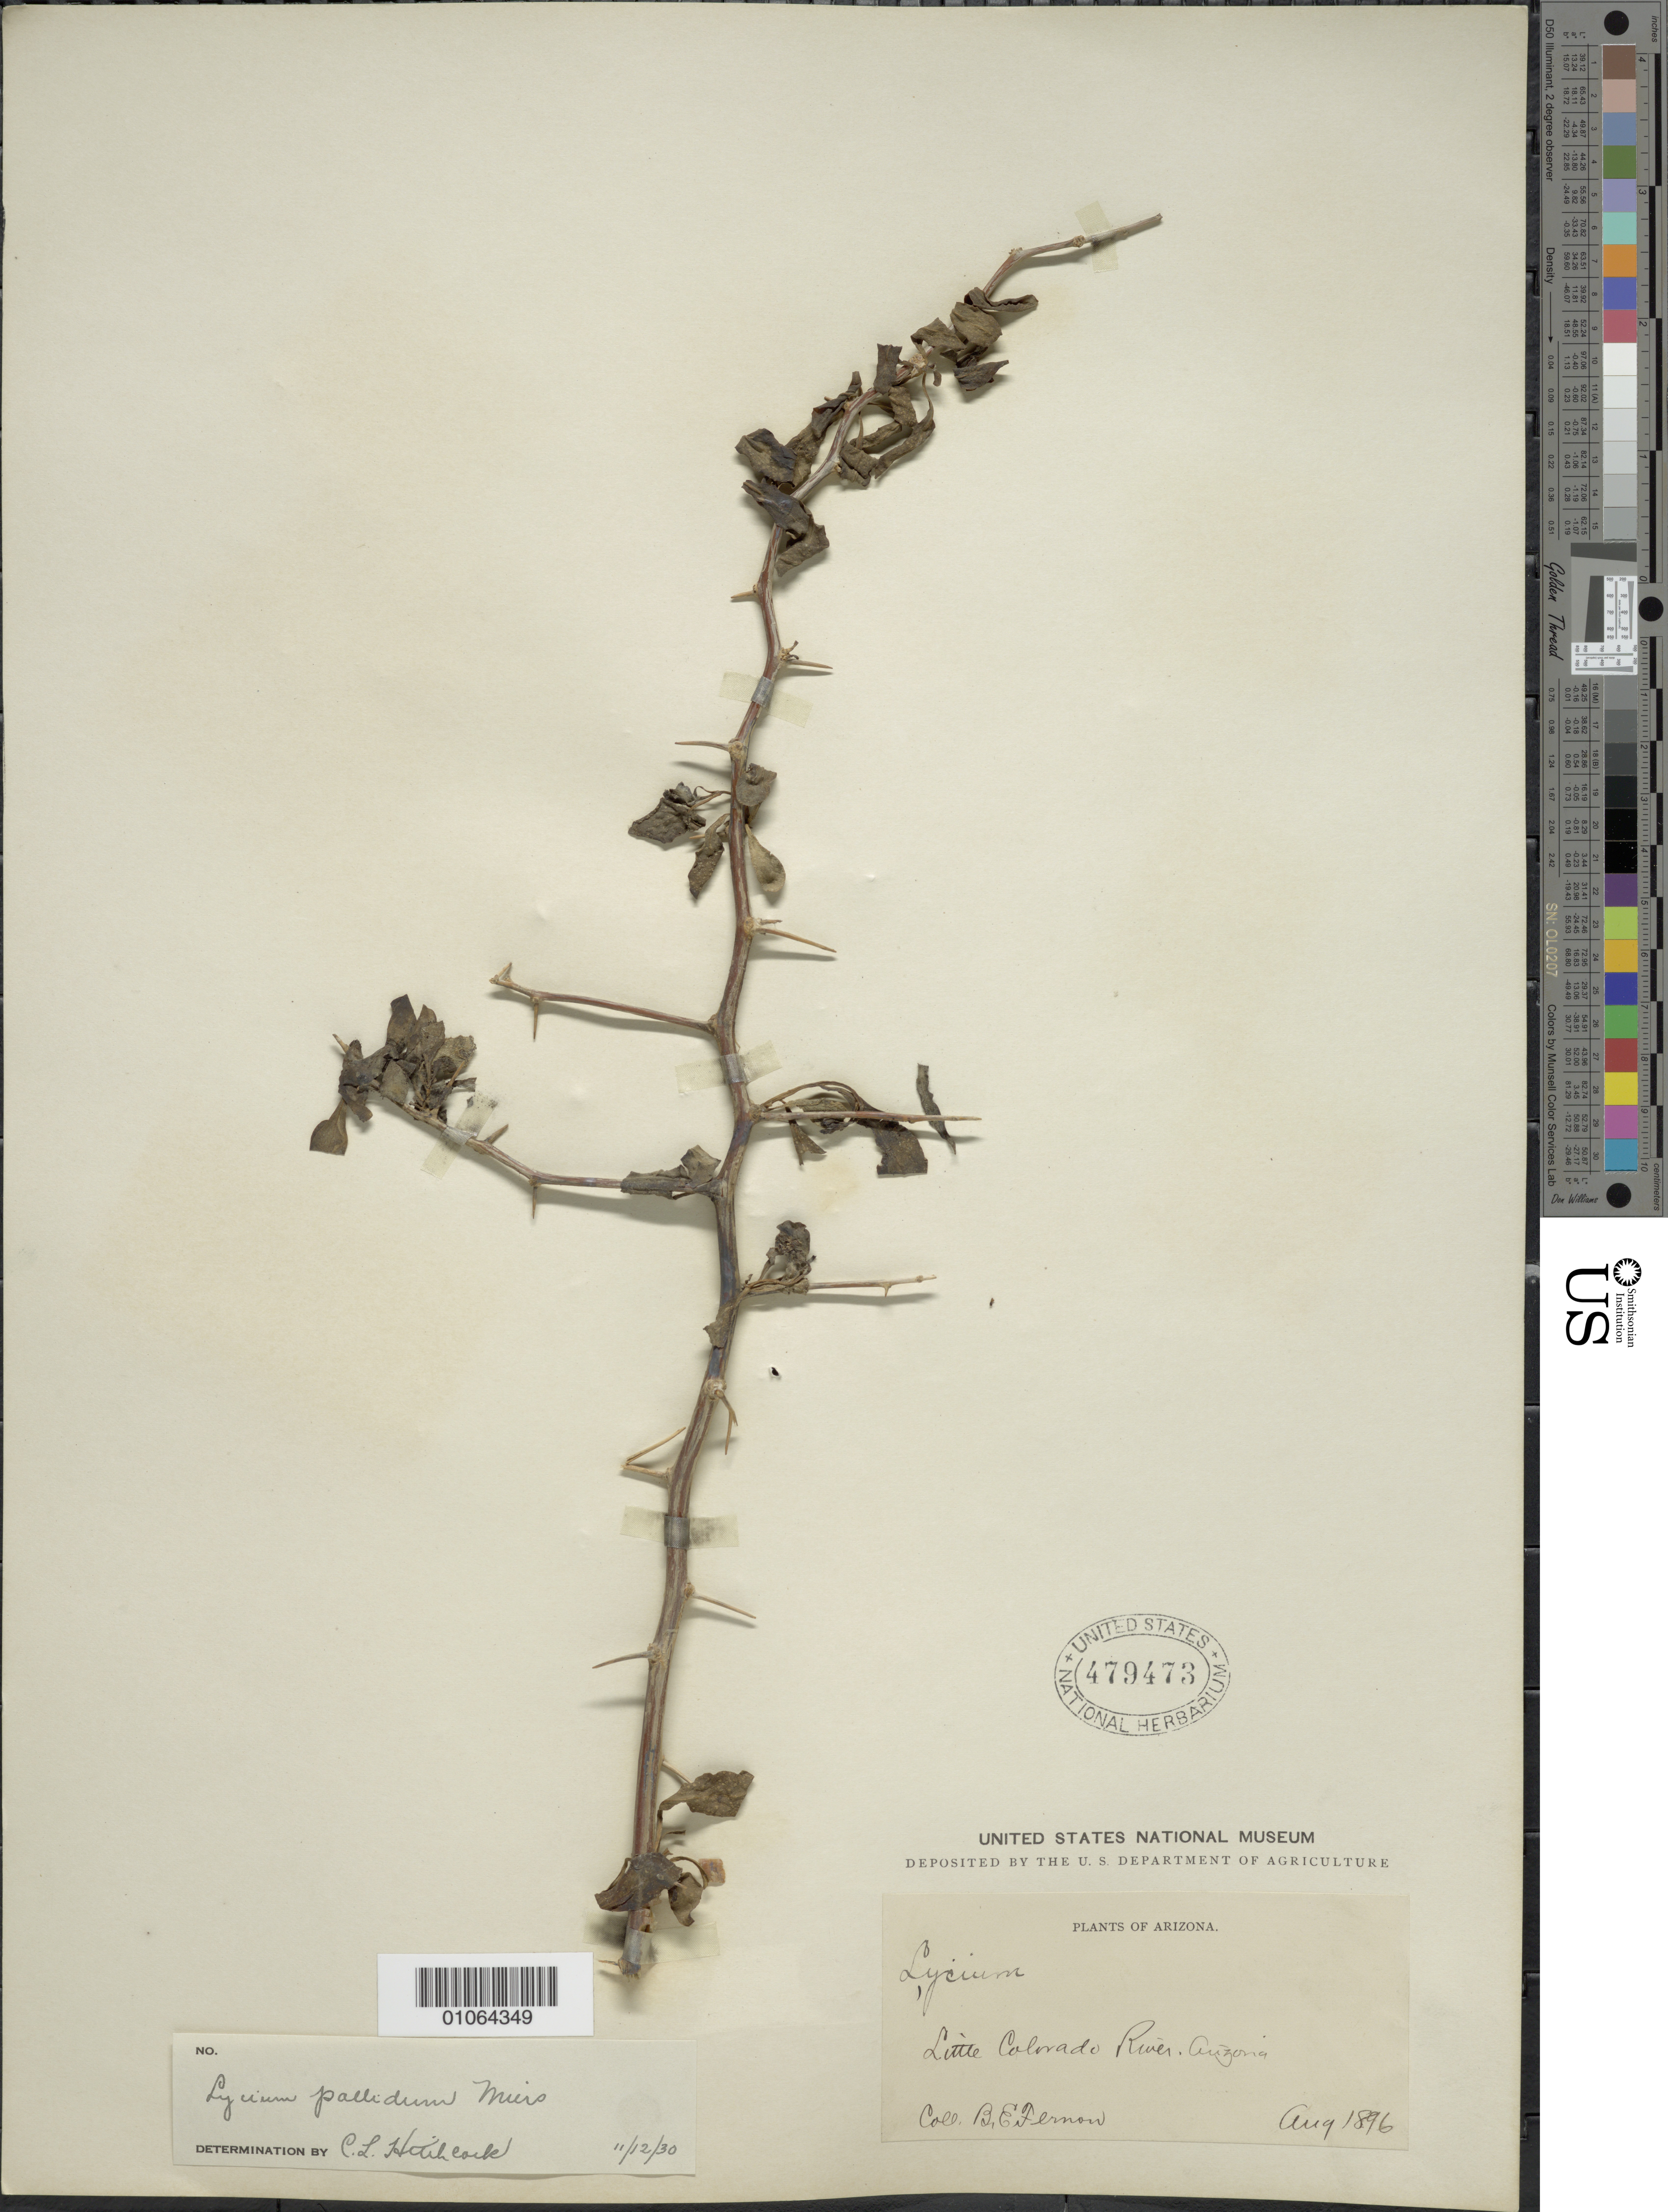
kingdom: Plantae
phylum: Tracheophyta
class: Magnoliopsida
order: Solanales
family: Solanaceae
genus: Lycium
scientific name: Lycium pallidum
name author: Miers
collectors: B. Fernow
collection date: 1896-08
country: United States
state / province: Arizona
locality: Little Colorado River.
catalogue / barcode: US 479473